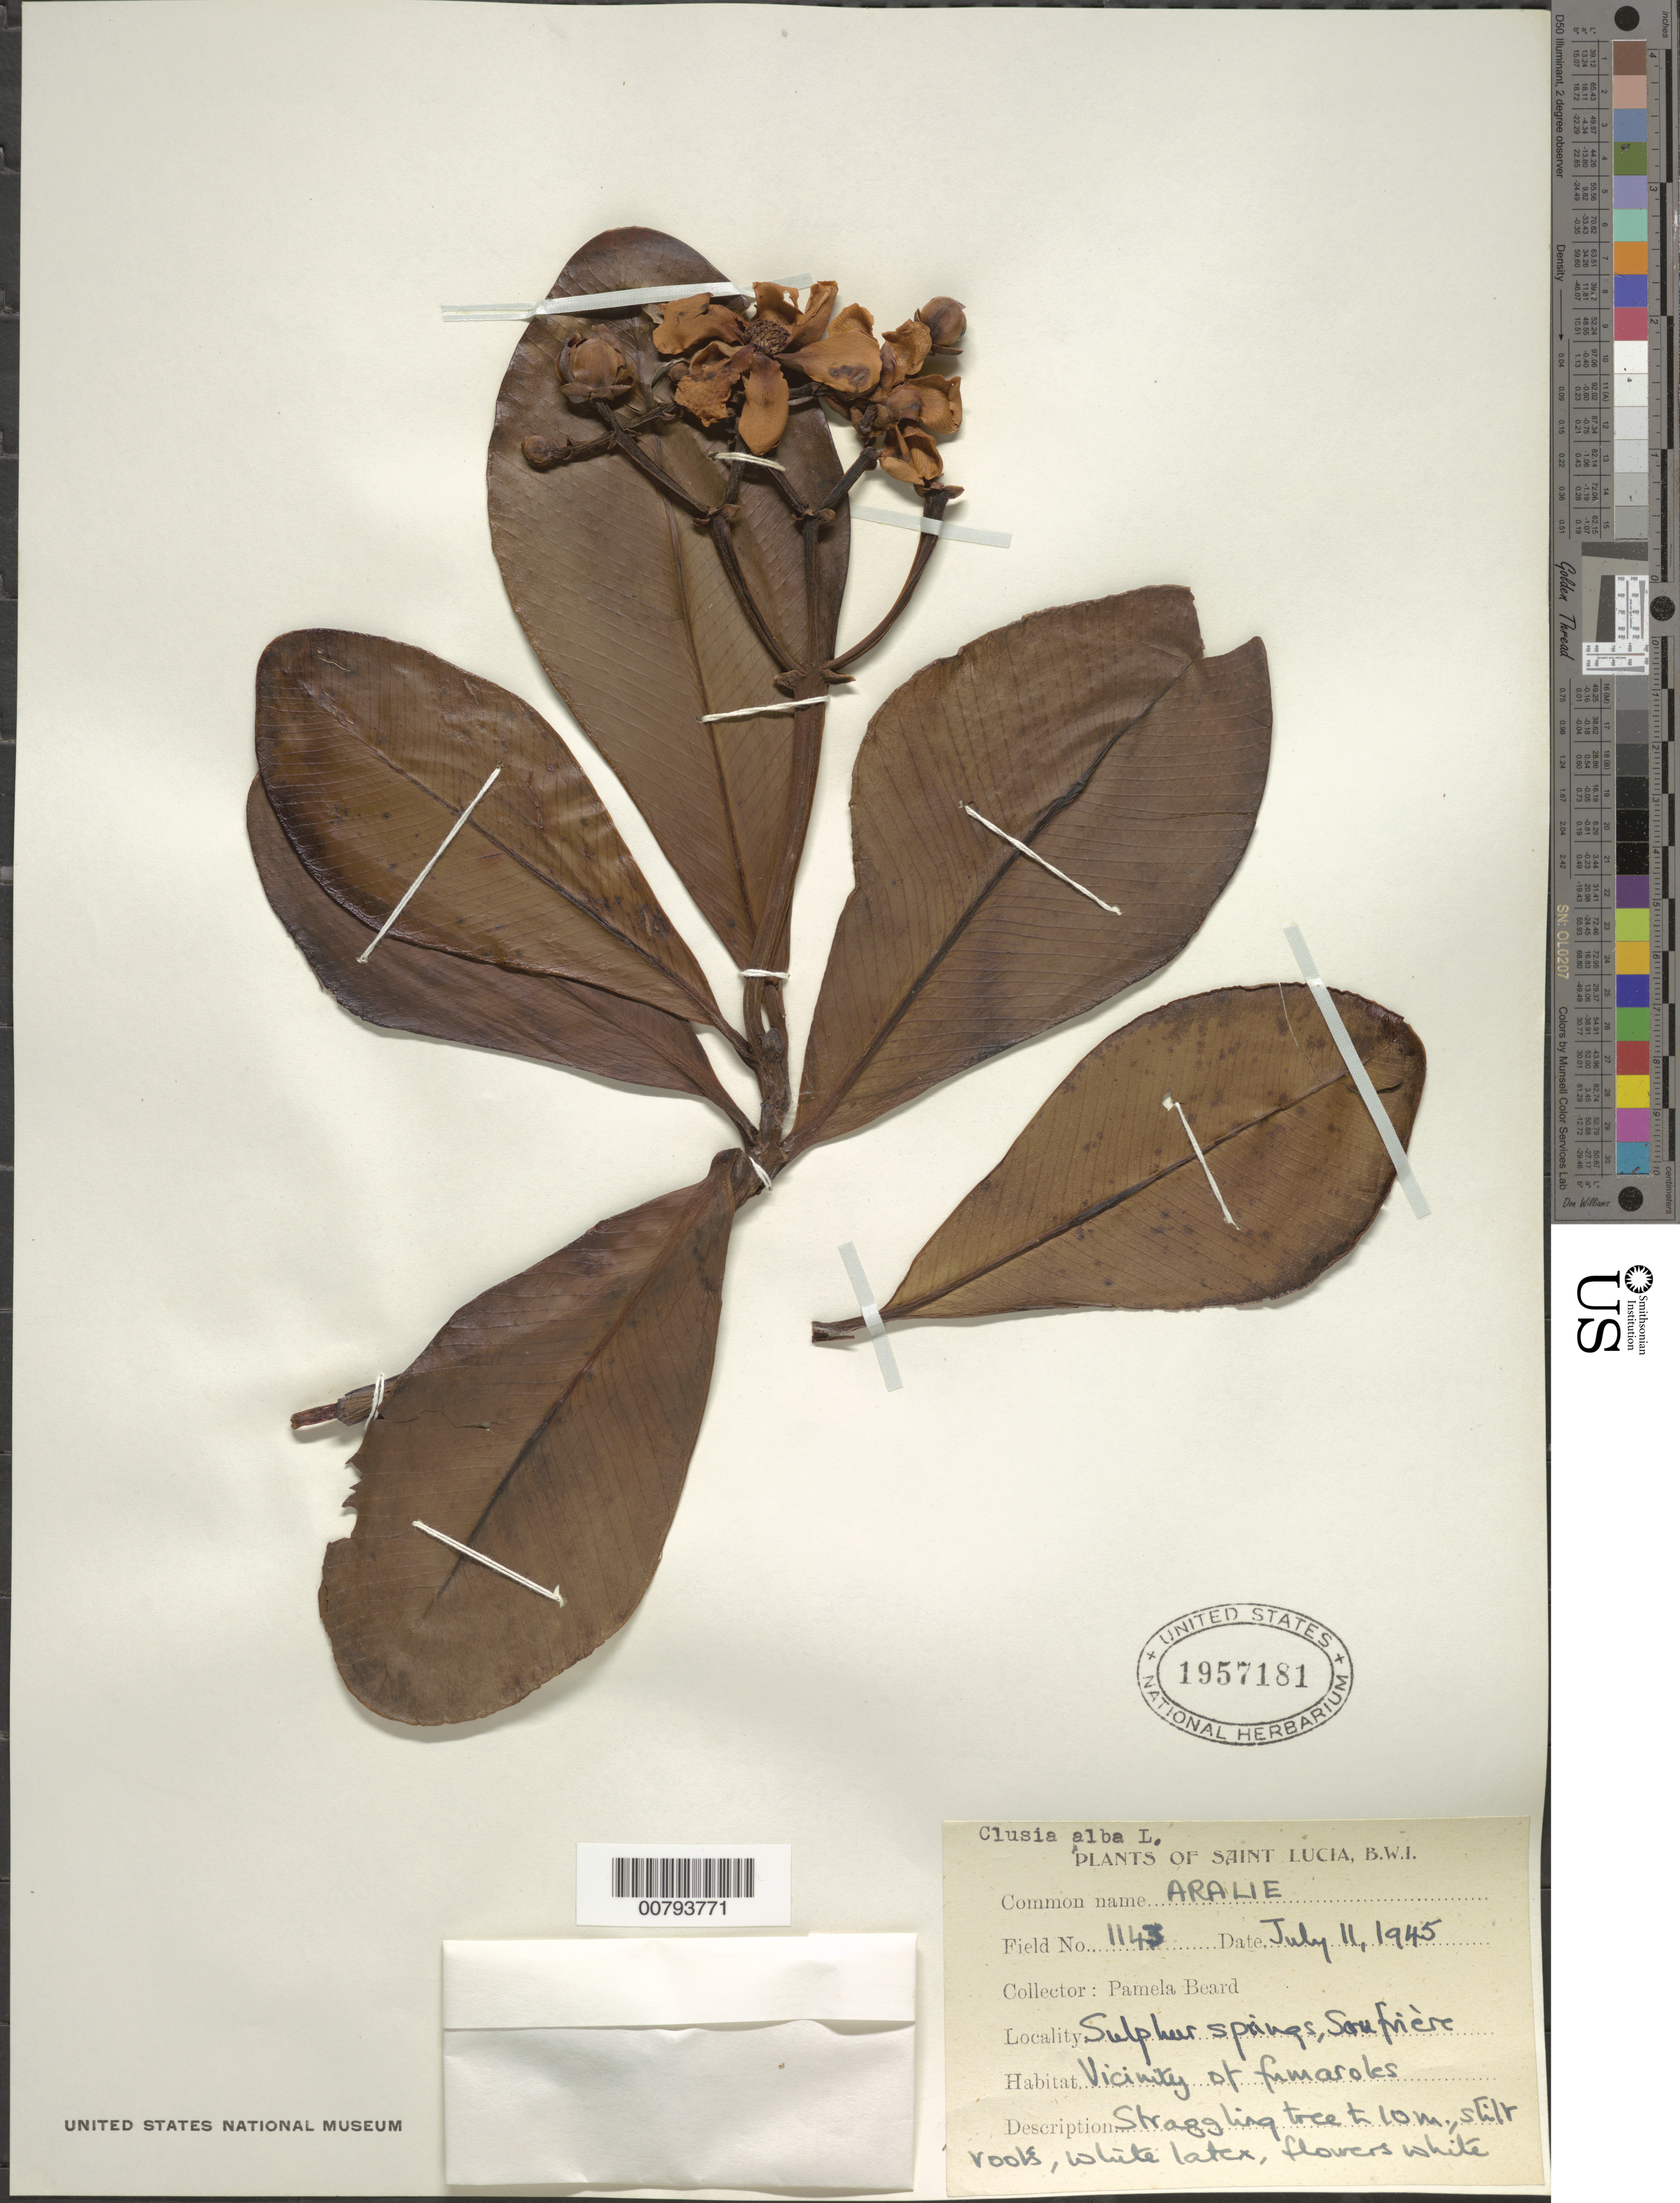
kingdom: Plantae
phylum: Tracheophyta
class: Magnoliopsida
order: Malpighiales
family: Clusiaceae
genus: Clusia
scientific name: Clusia major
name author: L.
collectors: P. Beard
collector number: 1143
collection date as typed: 11 Jul 1945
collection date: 1945-07-11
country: St. Lucia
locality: Sulphur springs, Soufrière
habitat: Vicinity of fumaroles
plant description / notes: Common name: Aralie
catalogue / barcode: US 1957181